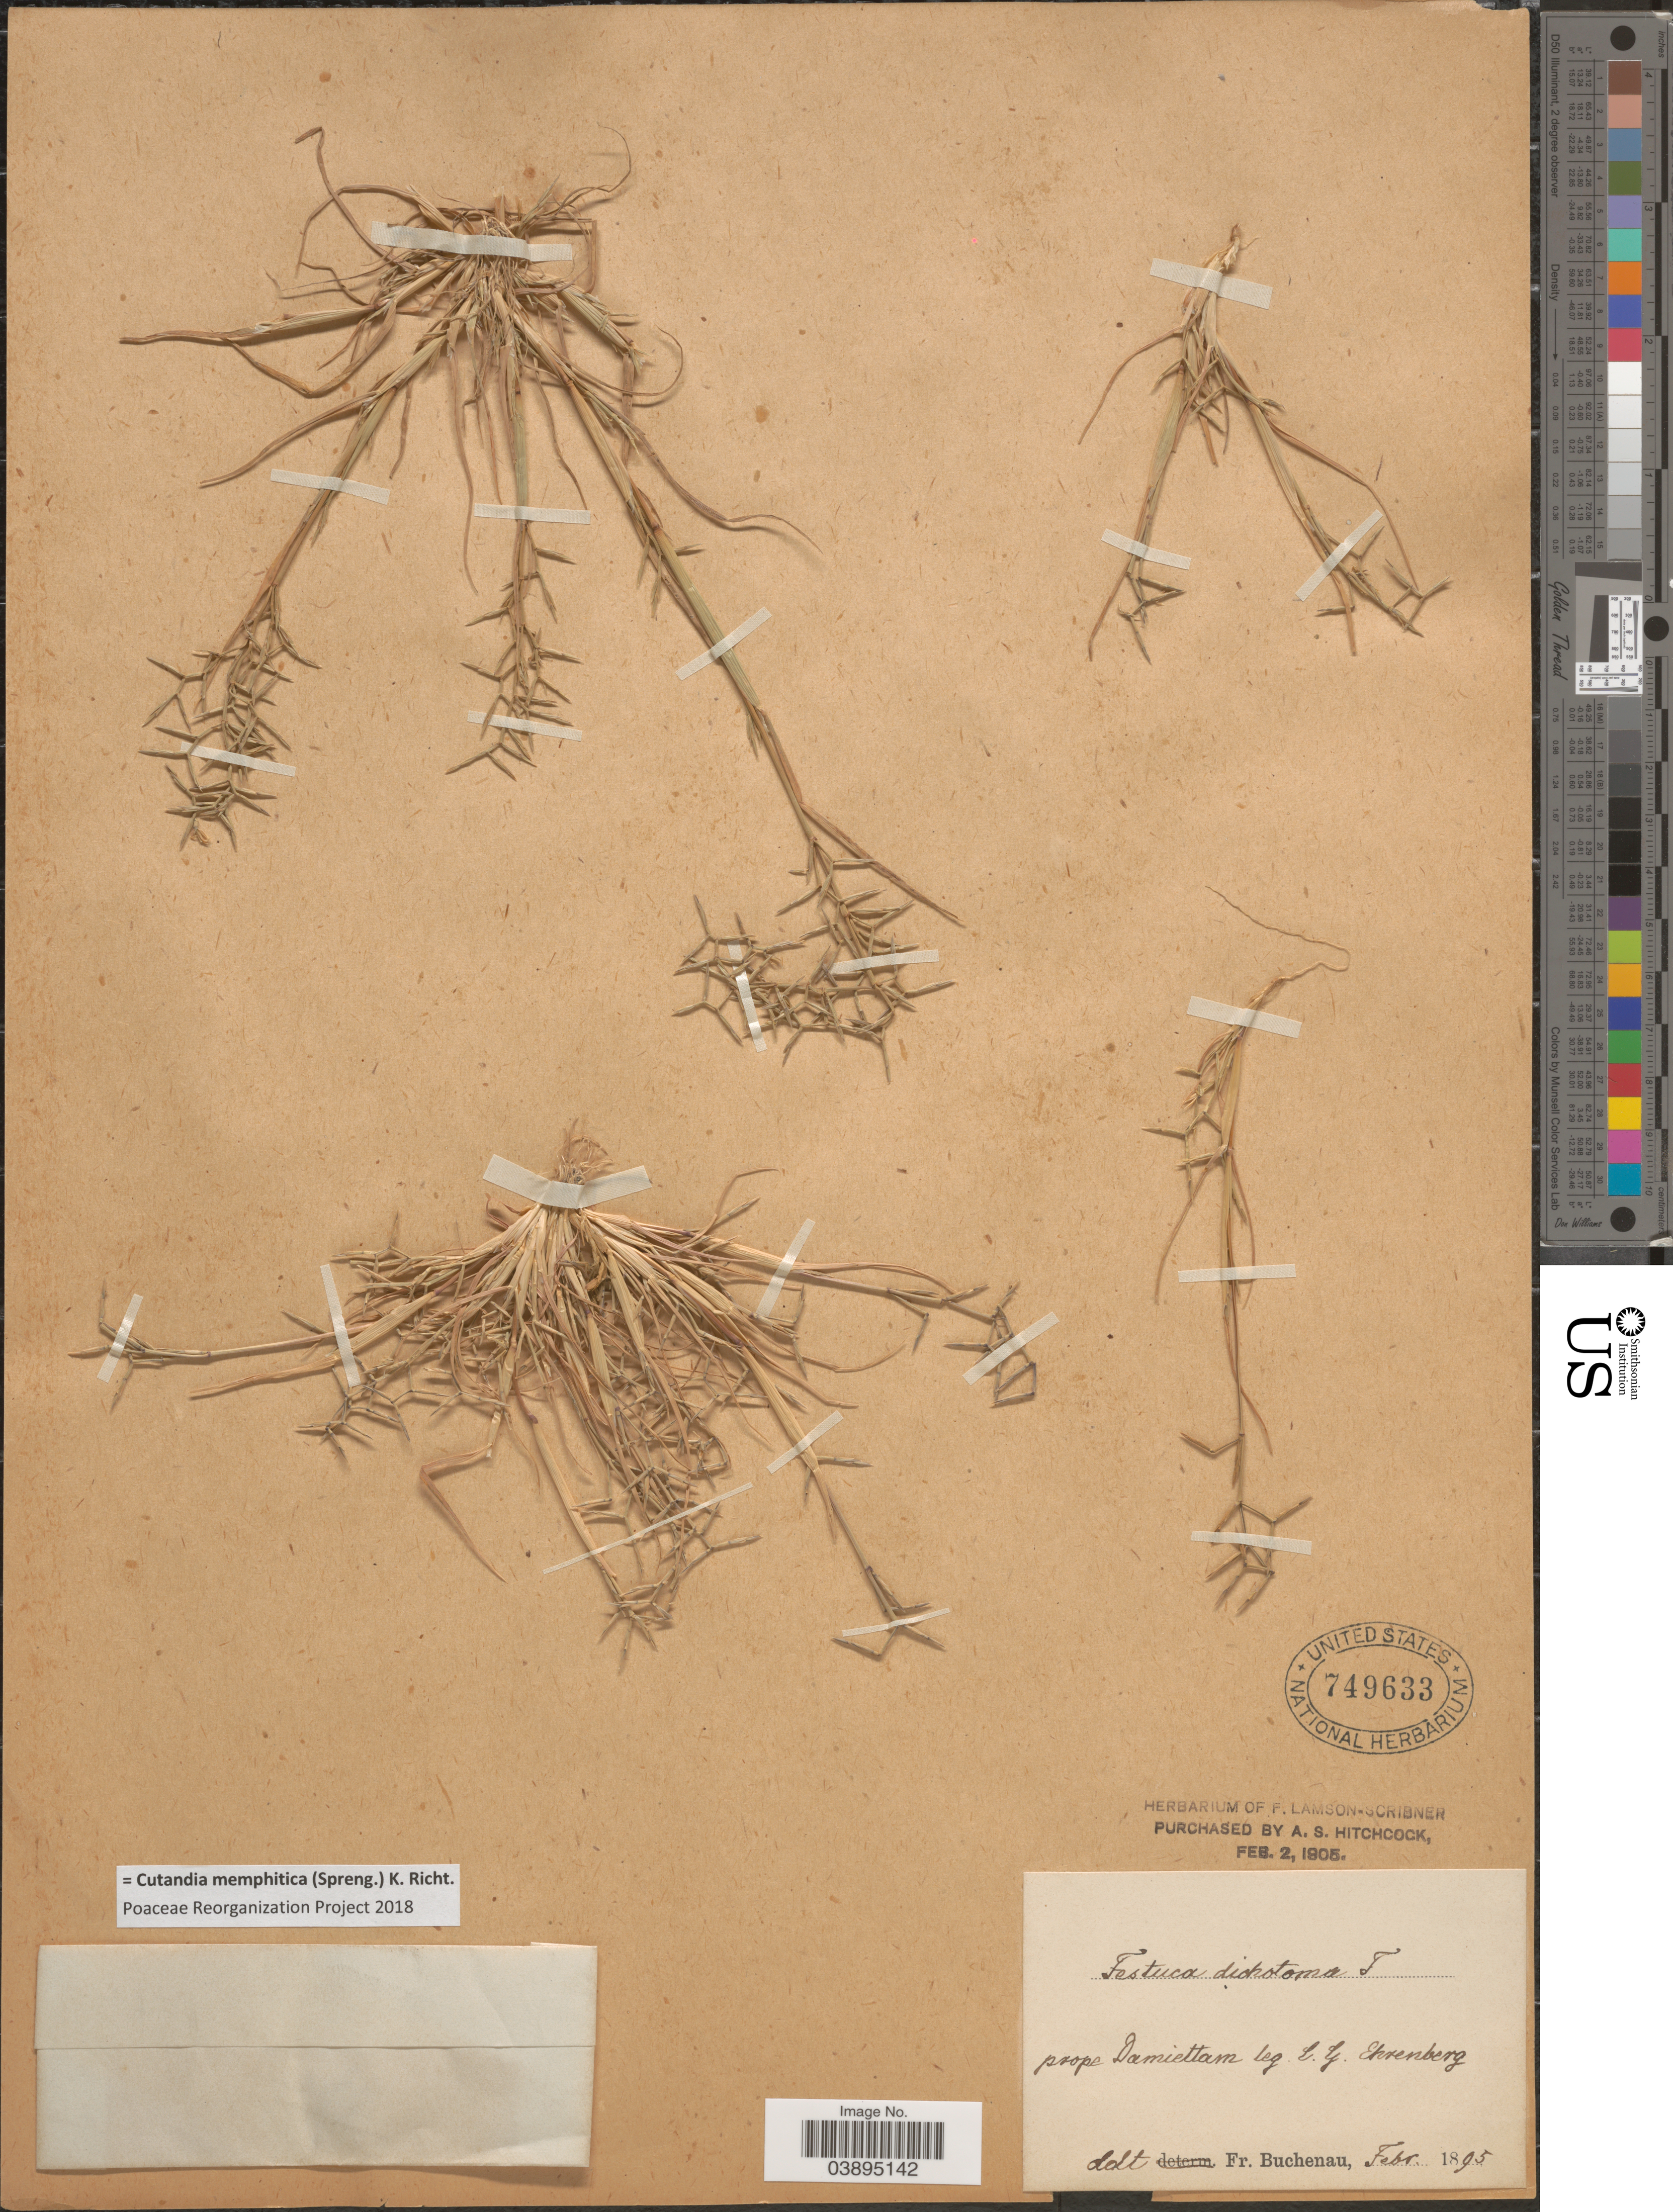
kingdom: Plantae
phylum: Tracheophyta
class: Liliopsida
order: Poales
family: Poaceae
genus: Cutandia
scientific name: Cutandia memphitica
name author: (Spreng.) K. Richt.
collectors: C. Ehrenberg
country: Egypt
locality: Prope Damiettam.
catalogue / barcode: US 749633